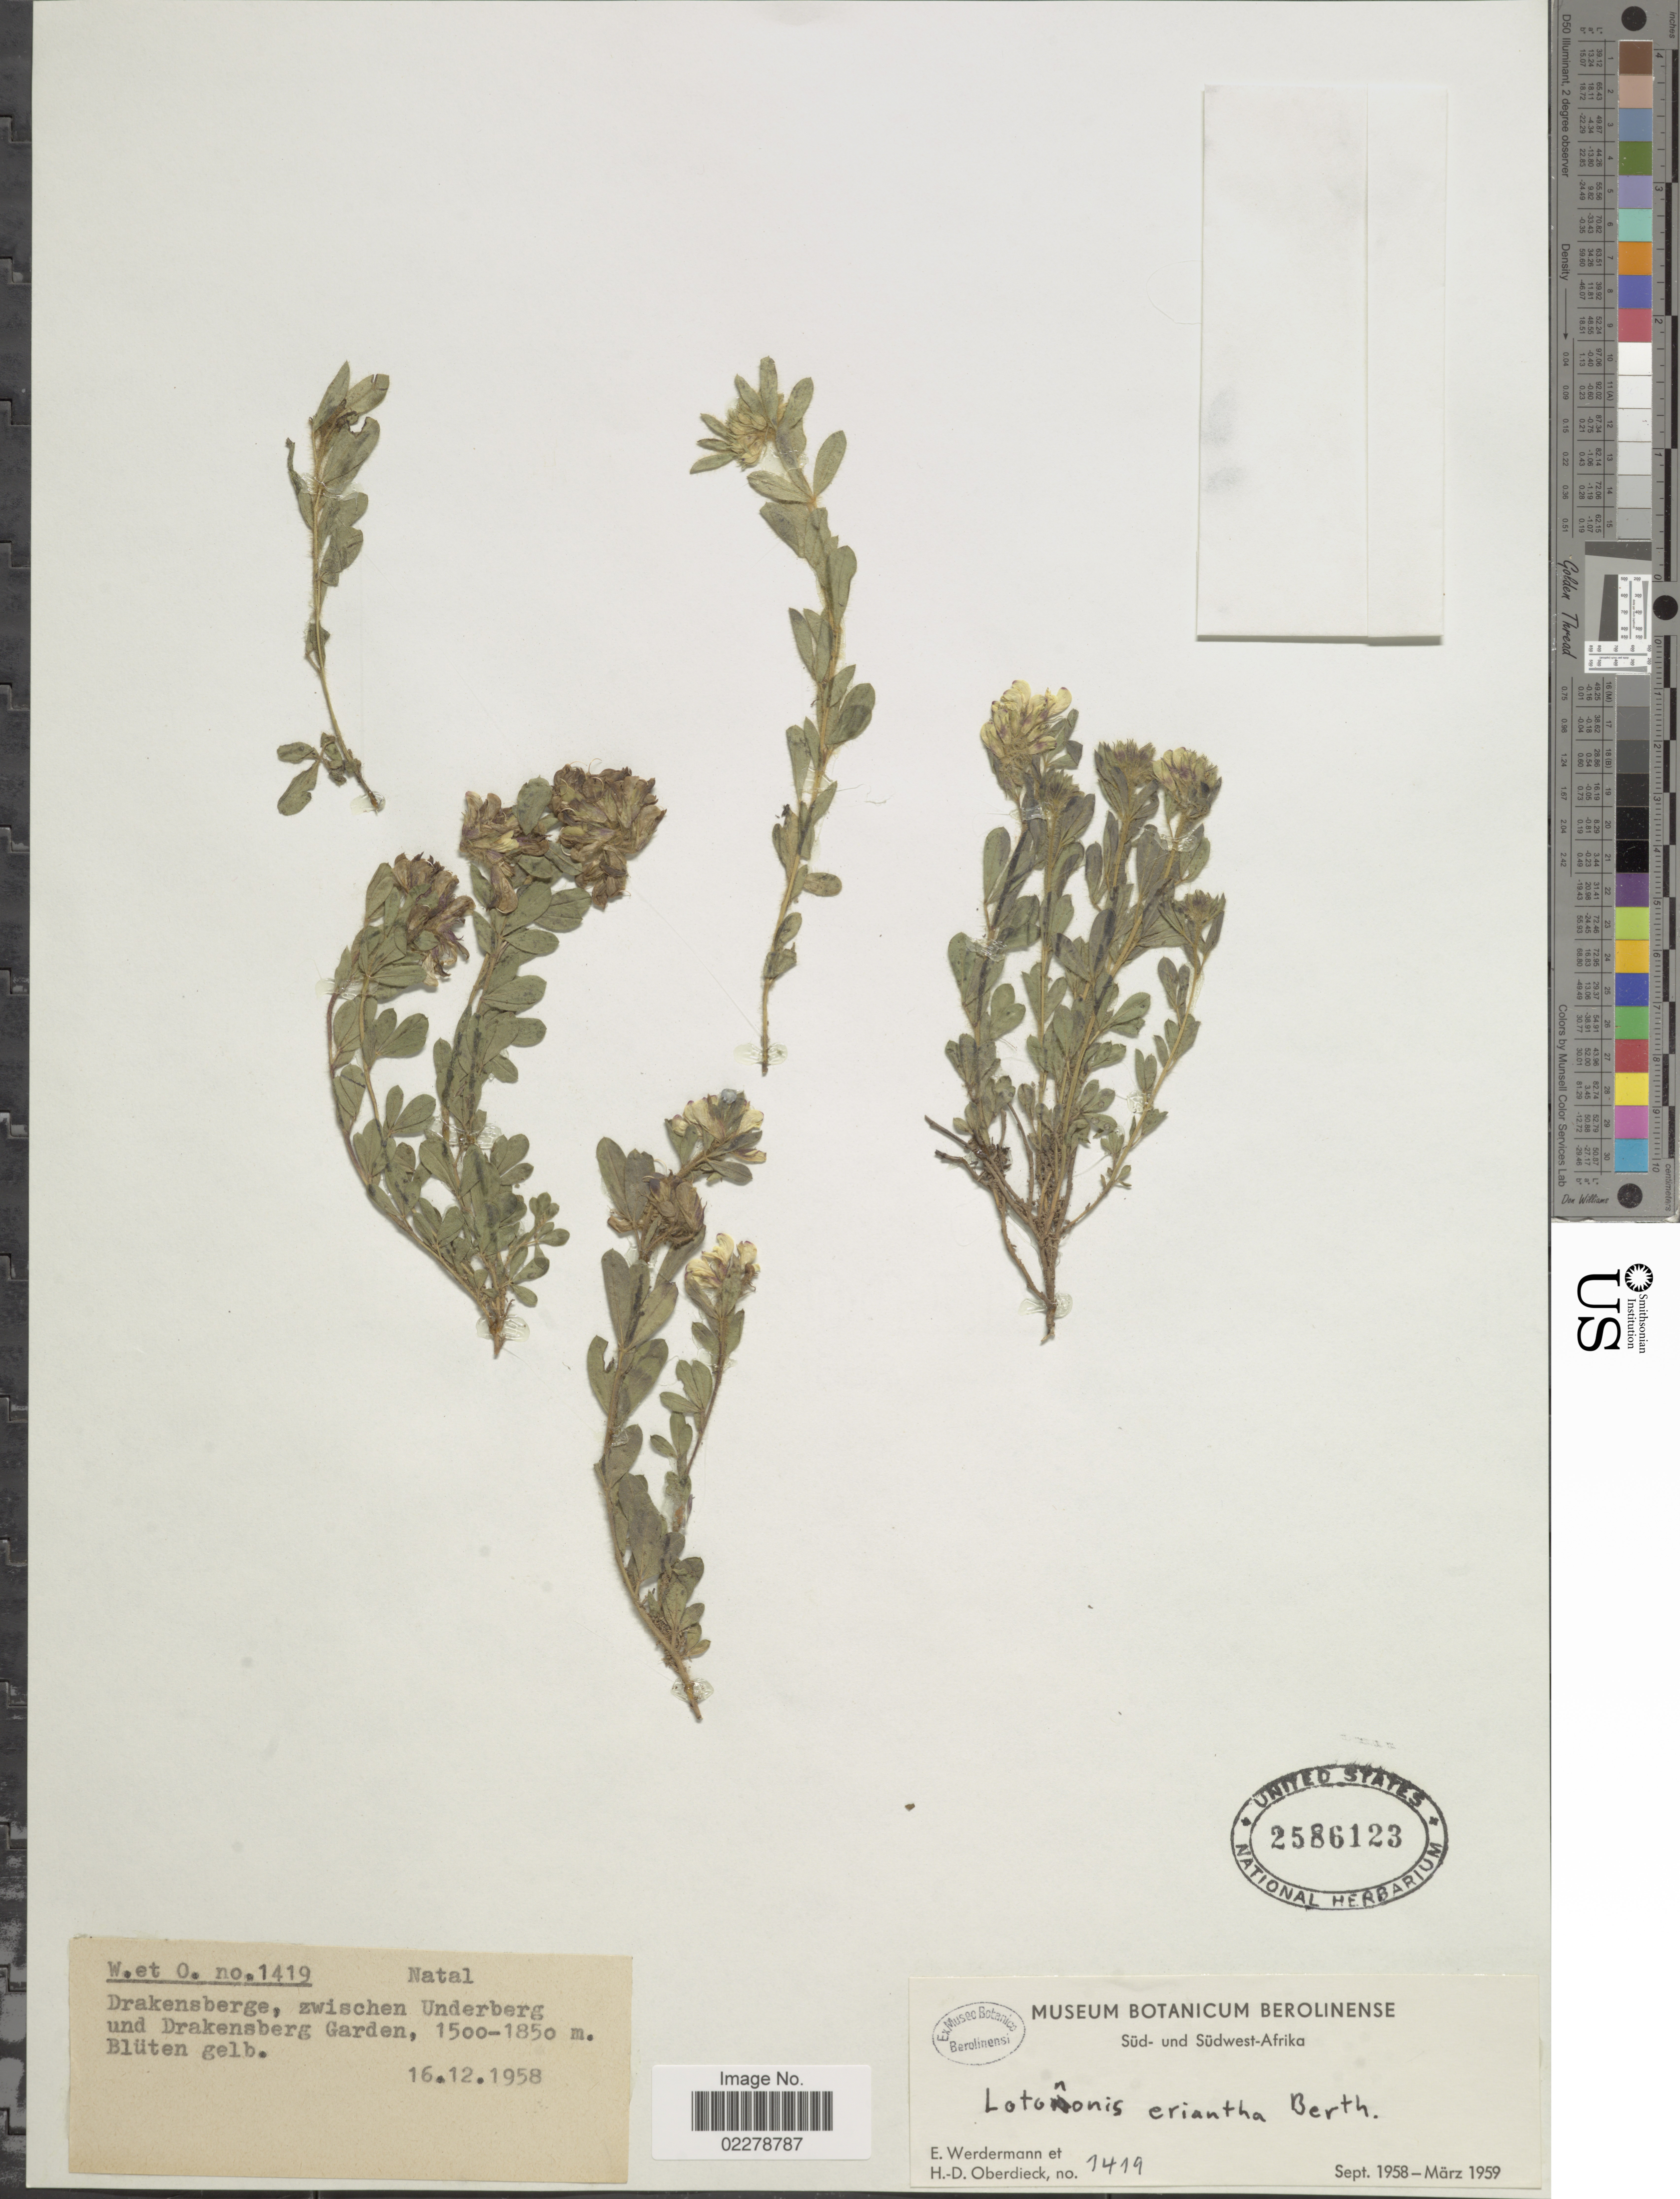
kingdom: Plantae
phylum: Tracheophyta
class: Magnoliopsida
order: Fabales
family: Fabaceae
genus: Lotononis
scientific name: Lotononis eriantha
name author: Benth.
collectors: E. Werdermann & H. Oberdieck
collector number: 1419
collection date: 1958-12-16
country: South Africa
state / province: KwaZulu-Natal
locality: Süd - und Südwest-Afrika. Drakensberge, zwischen Underberg und Drakensberg Garden.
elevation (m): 1500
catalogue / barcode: US 2586123